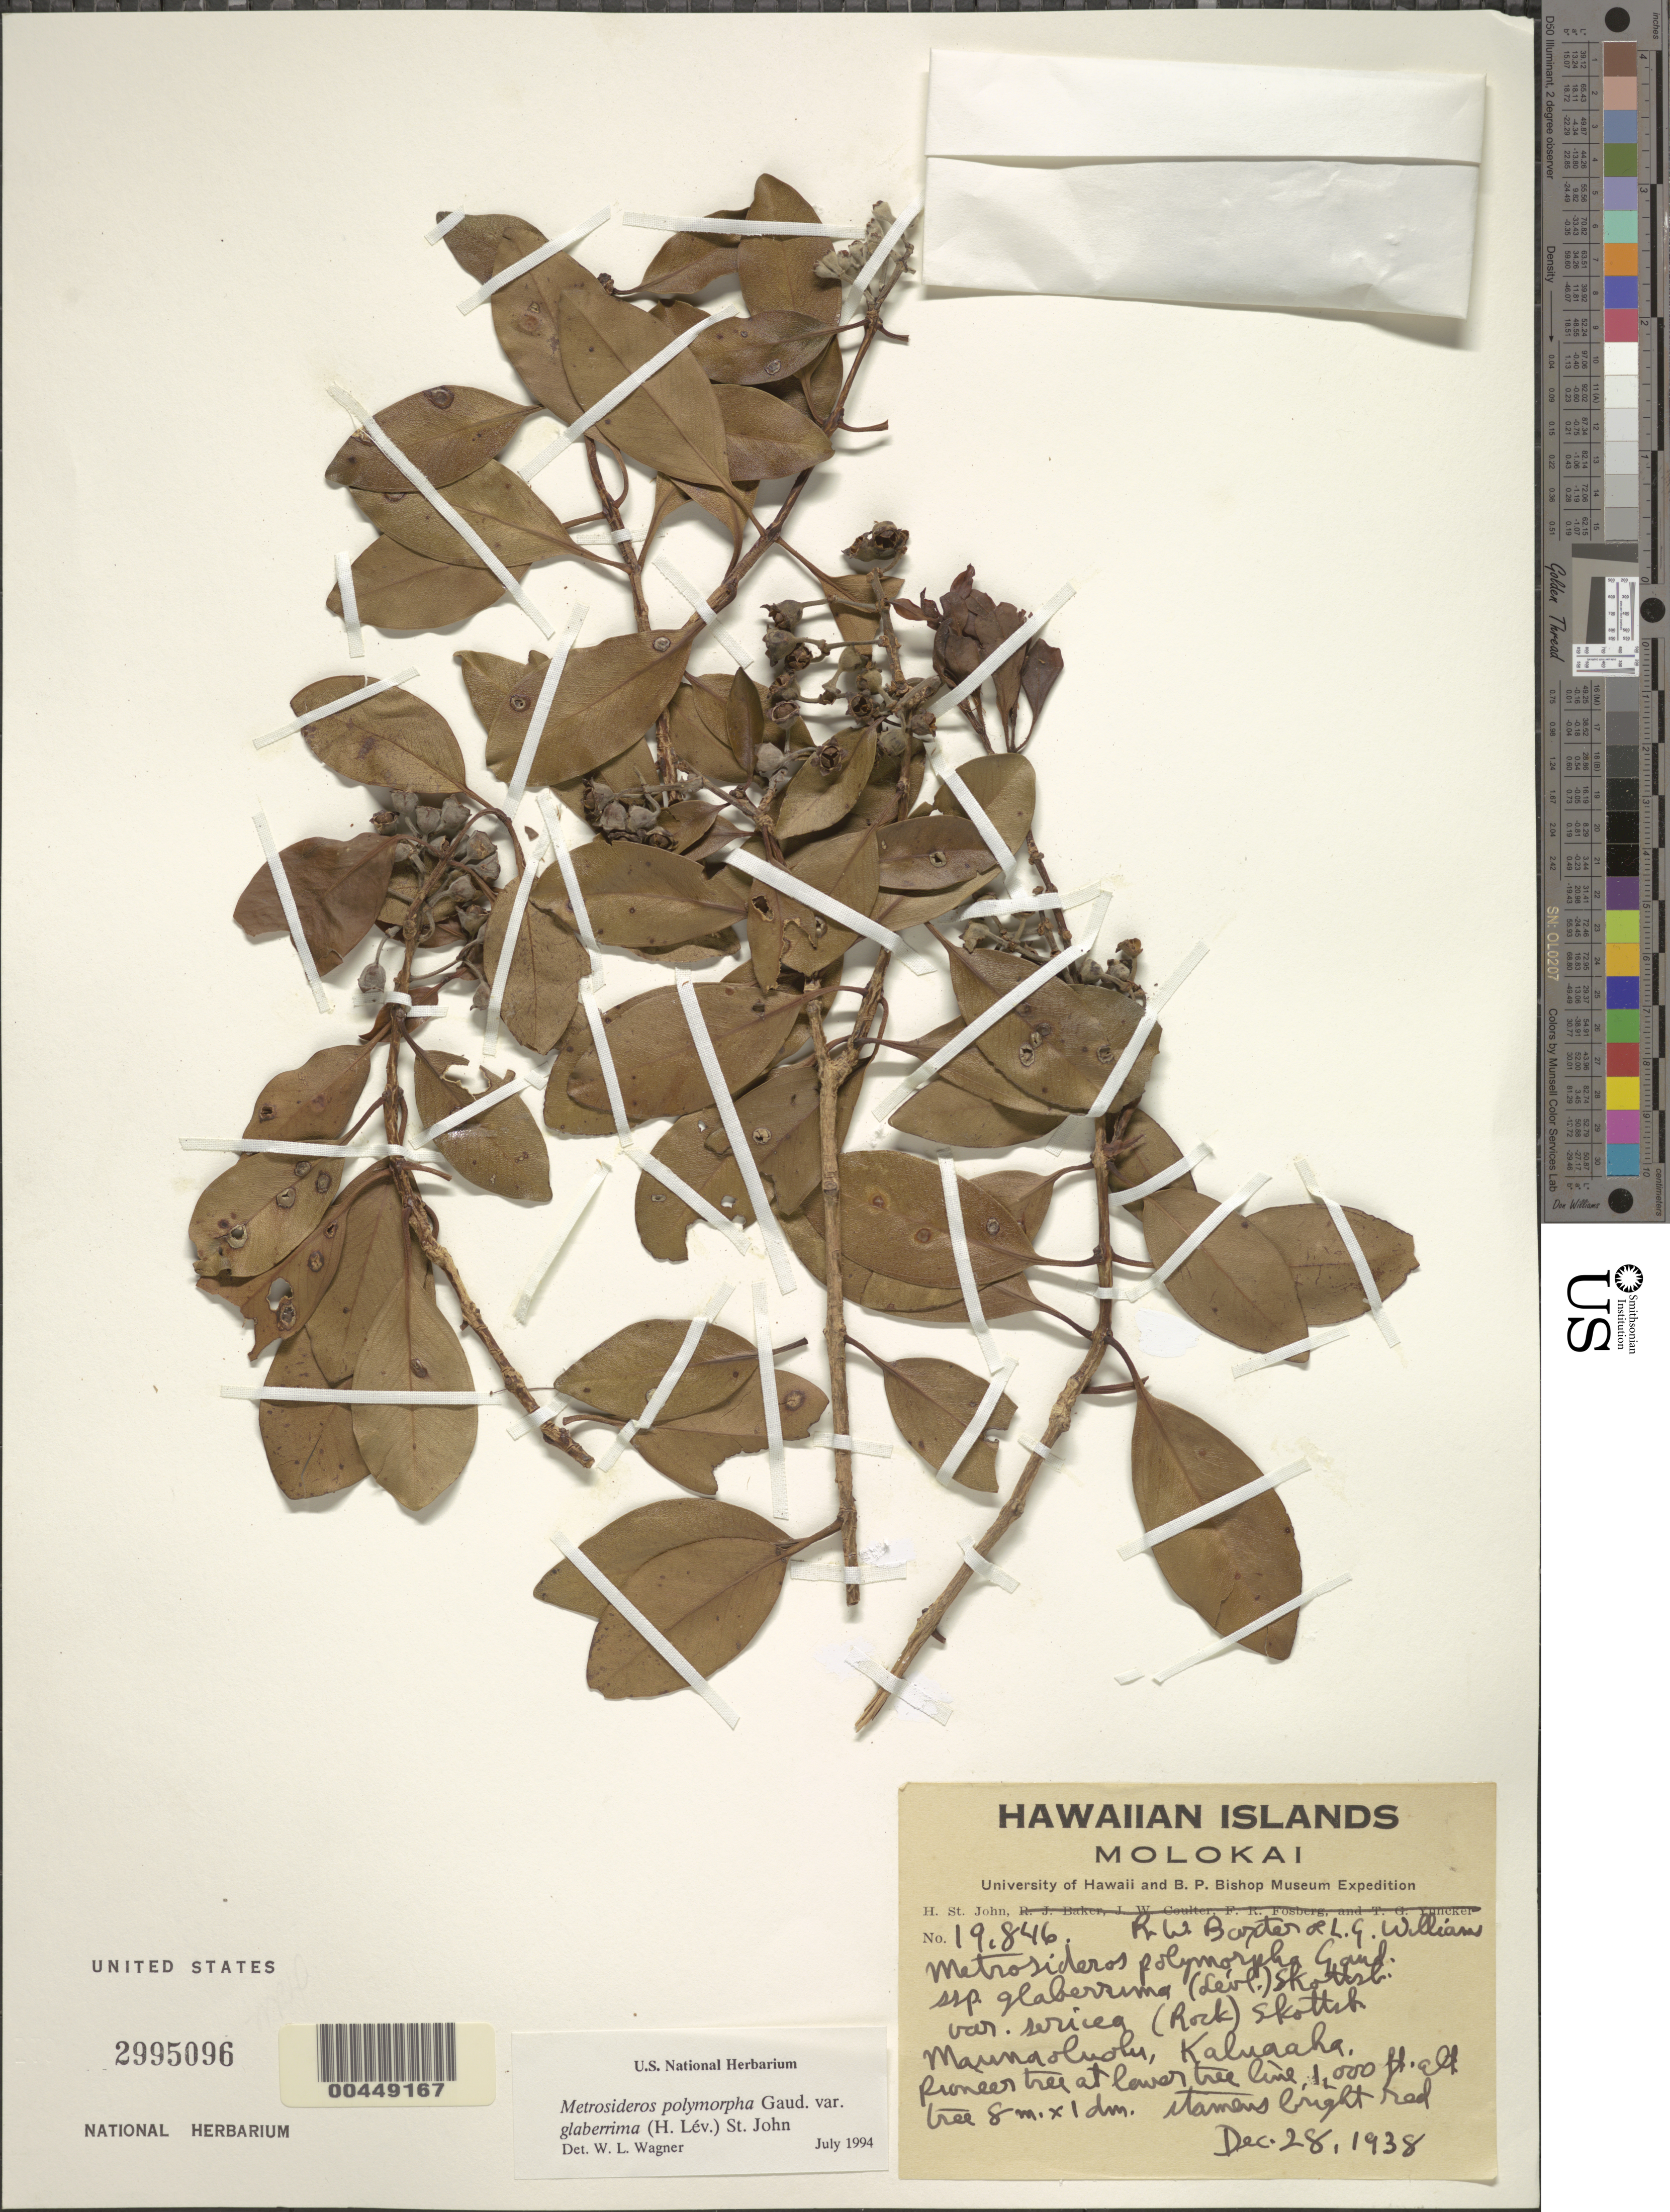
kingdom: Plantae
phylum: Tracheophyta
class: Magnoliopsida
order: Myrtales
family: Myrtaceae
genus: Metrosideros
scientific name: Metrosideros polymorpha var. glaberrima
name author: (H. Lév.) H. St. John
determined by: Wagner, W. L., (BOT), Smithsonian Institution - National Museum of Natural History (UNITED STATES)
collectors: H. St. John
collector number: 19846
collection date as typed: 28 Dec 1938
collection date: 1938-12-28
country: United States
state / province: Hawaii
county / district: Maui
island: Moloka'i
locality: Maunaoluolu, Kaluaaha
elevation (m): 305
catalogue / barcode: US 2995096